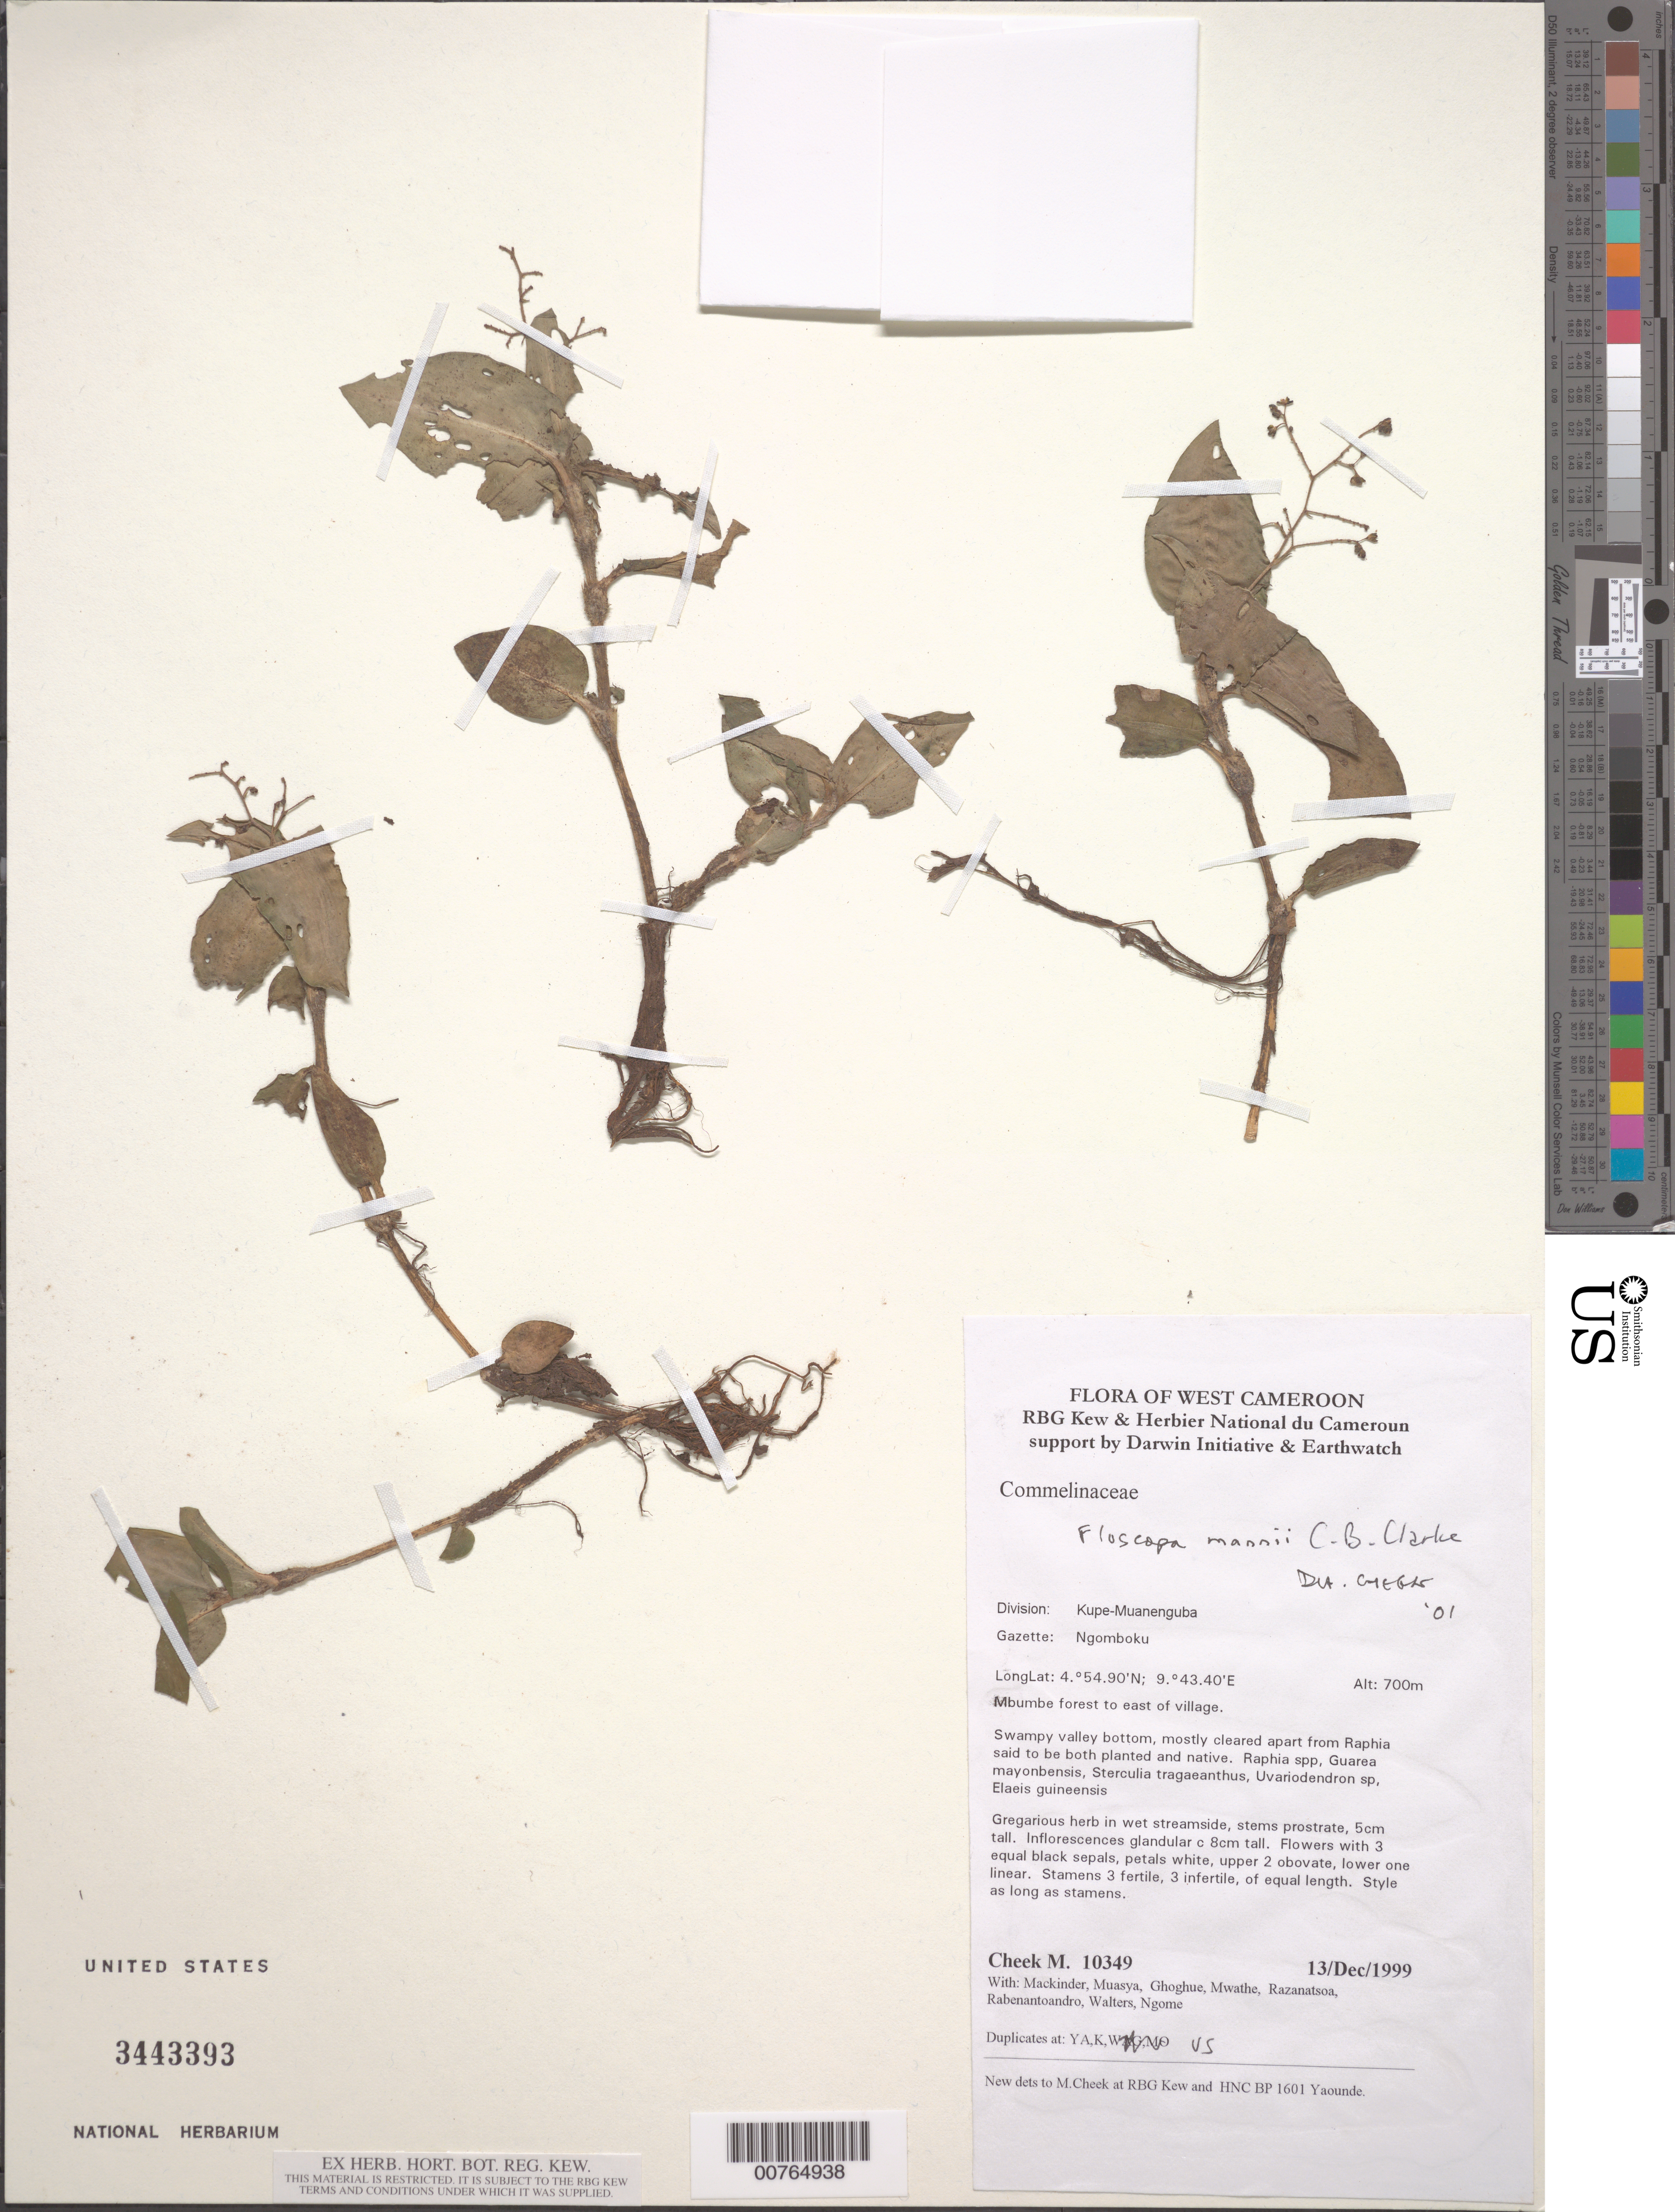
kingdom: Plantae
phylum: Tracheophyta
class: Liliopsida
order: Commelinales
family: Commelinaceae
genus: Floscopa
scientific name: Floscopa mannii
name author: C.B. Clarke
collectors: M. Cheek, -. Mackinder, A. Muasya, K. Mwathe, H. Razanatsoa, J. Rabenantoandro, -. Walters, F. Ngome & -. Ghoghue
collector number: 10349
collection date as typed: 13 Dec 1999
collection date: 1999-12-13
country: Cameroon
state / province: Sud-Ouest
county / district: Kupe-Muanenguba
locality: Ngomboku.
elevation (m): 700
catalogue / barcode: US 3443393